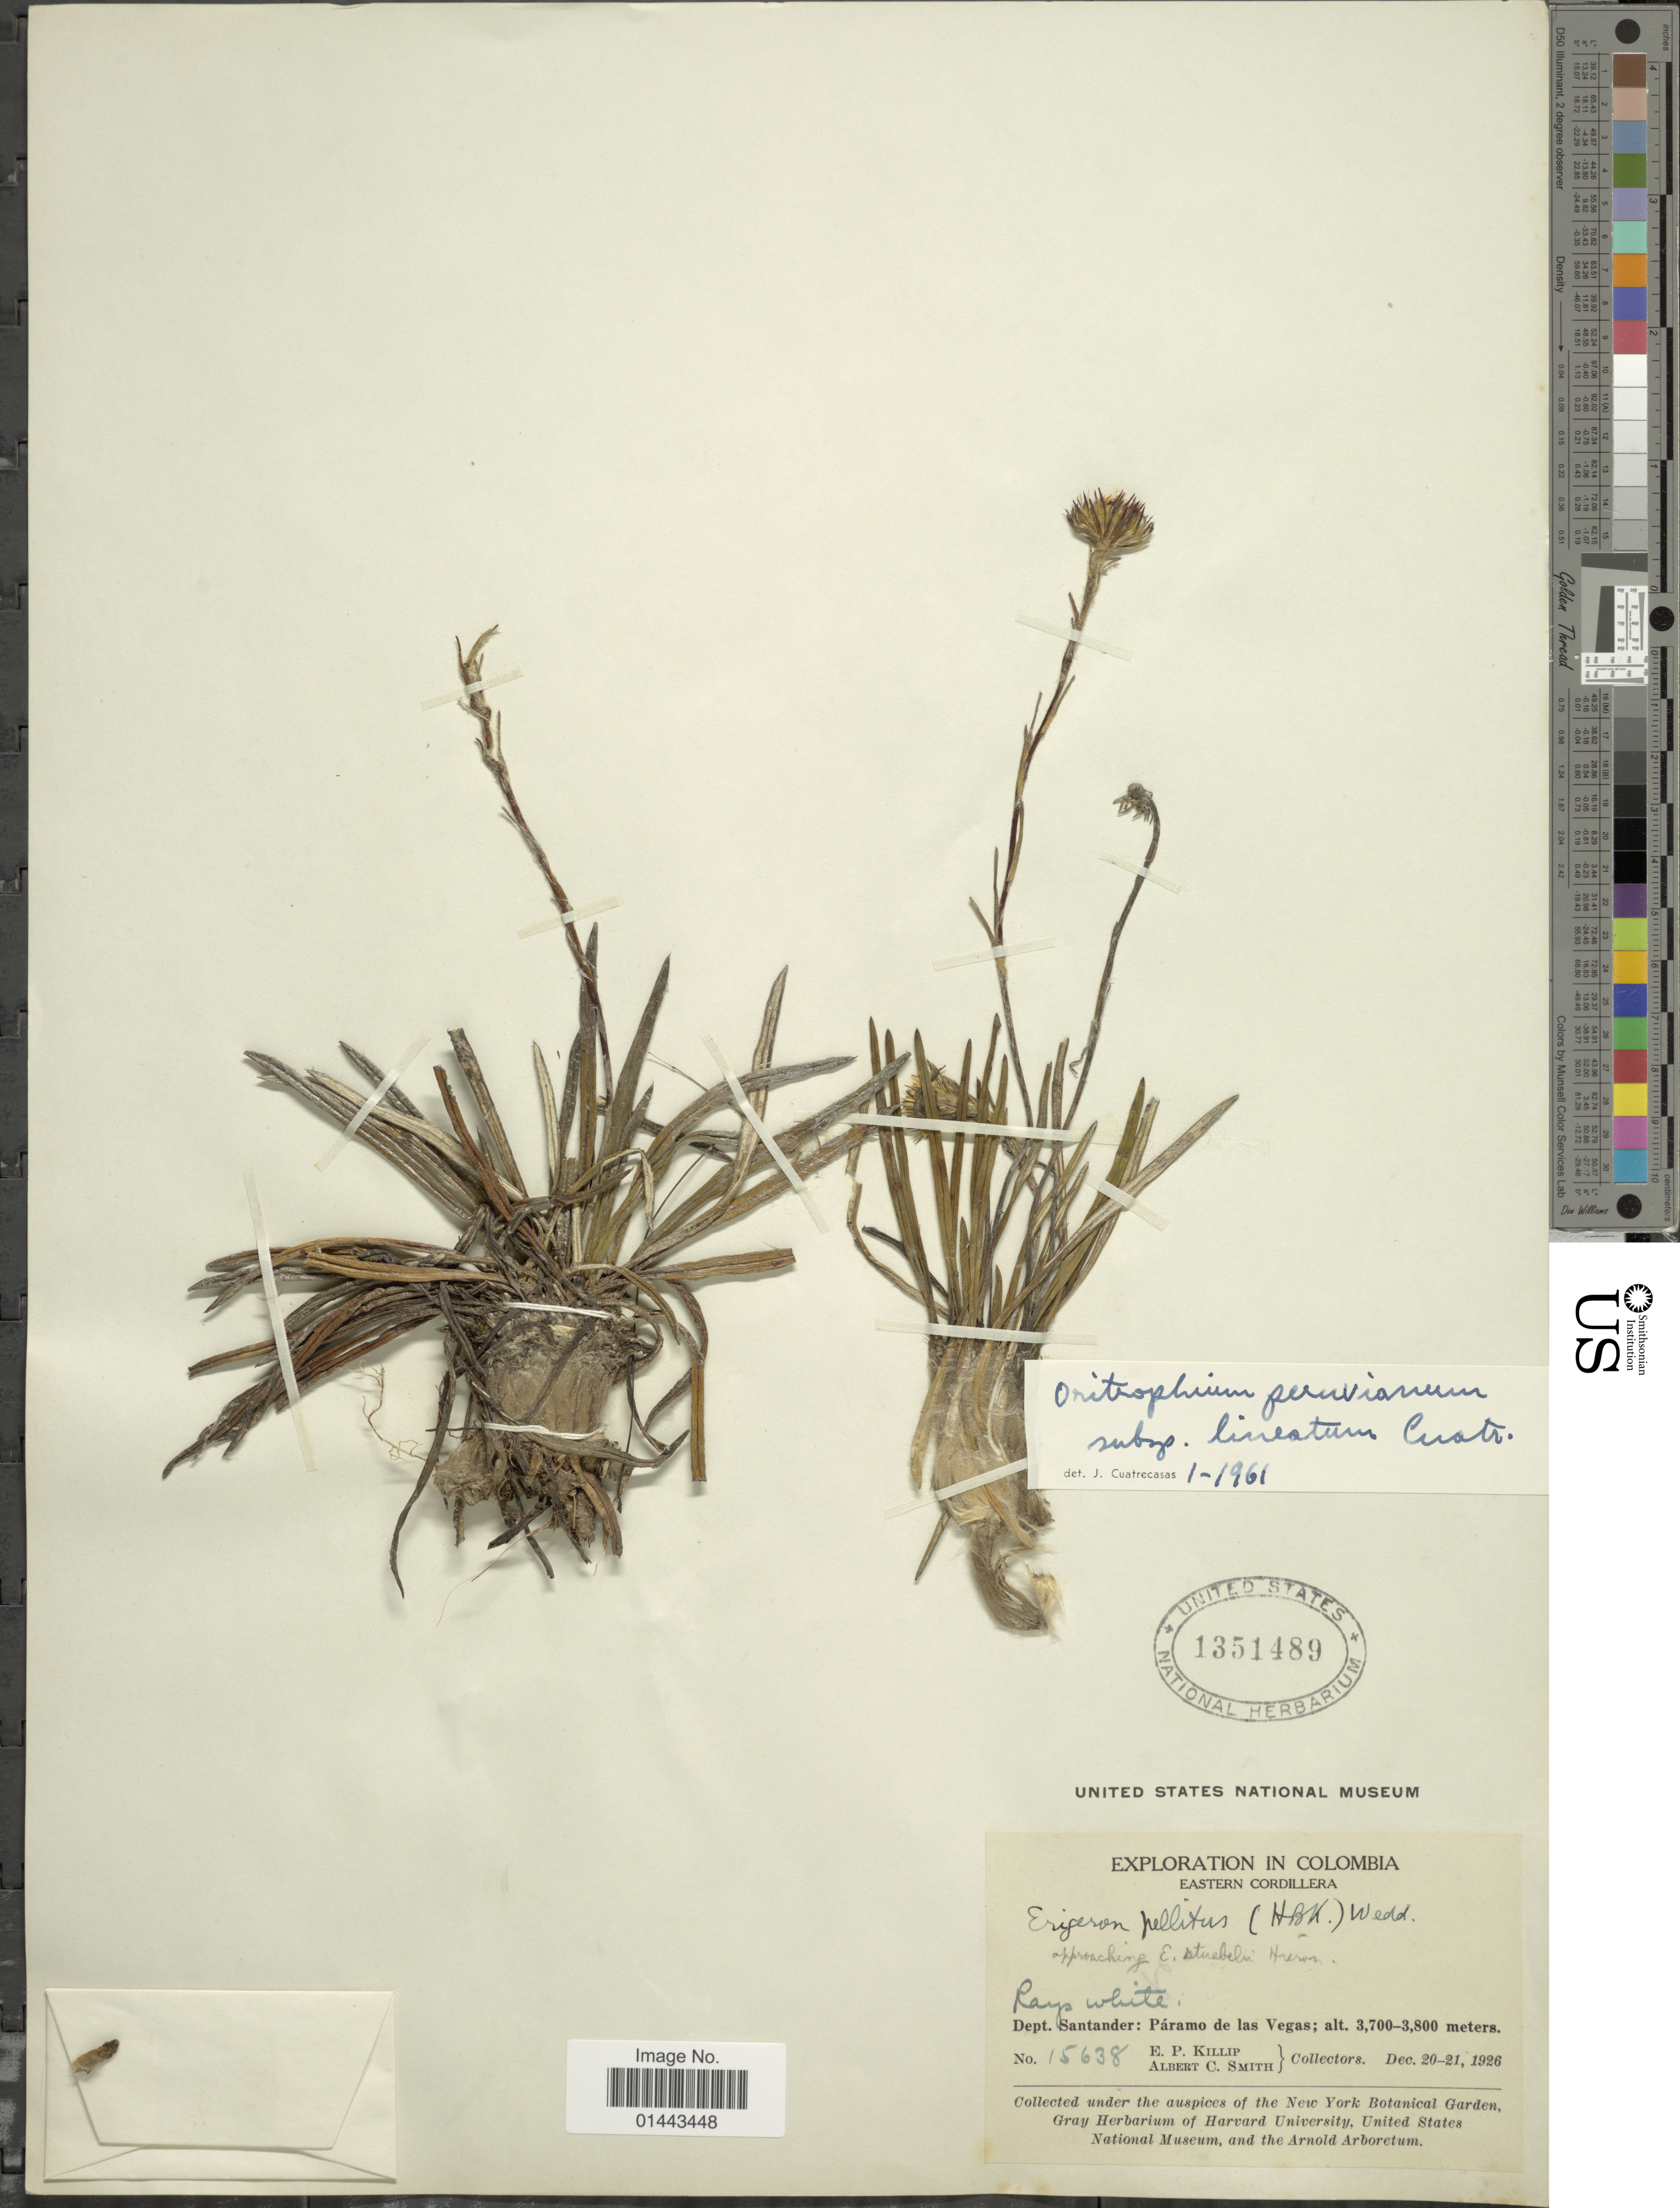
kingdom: Plantae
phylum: Tracheophyta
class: Magnoliopsida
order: Asterales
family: Asteraceae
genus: Oritrophium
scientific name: Oritrophium peruvianum subsp. lineatum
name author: (Cuatrec.) Cuatrec.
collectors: E. P. Killip & A. C. Smith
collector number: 15638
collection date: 1926-12-20/1926-12-21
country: Colombia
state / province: Santander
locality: Eastern Cordillera, Paramo de las Vefas.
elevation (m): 3700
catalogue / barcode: US 1351489